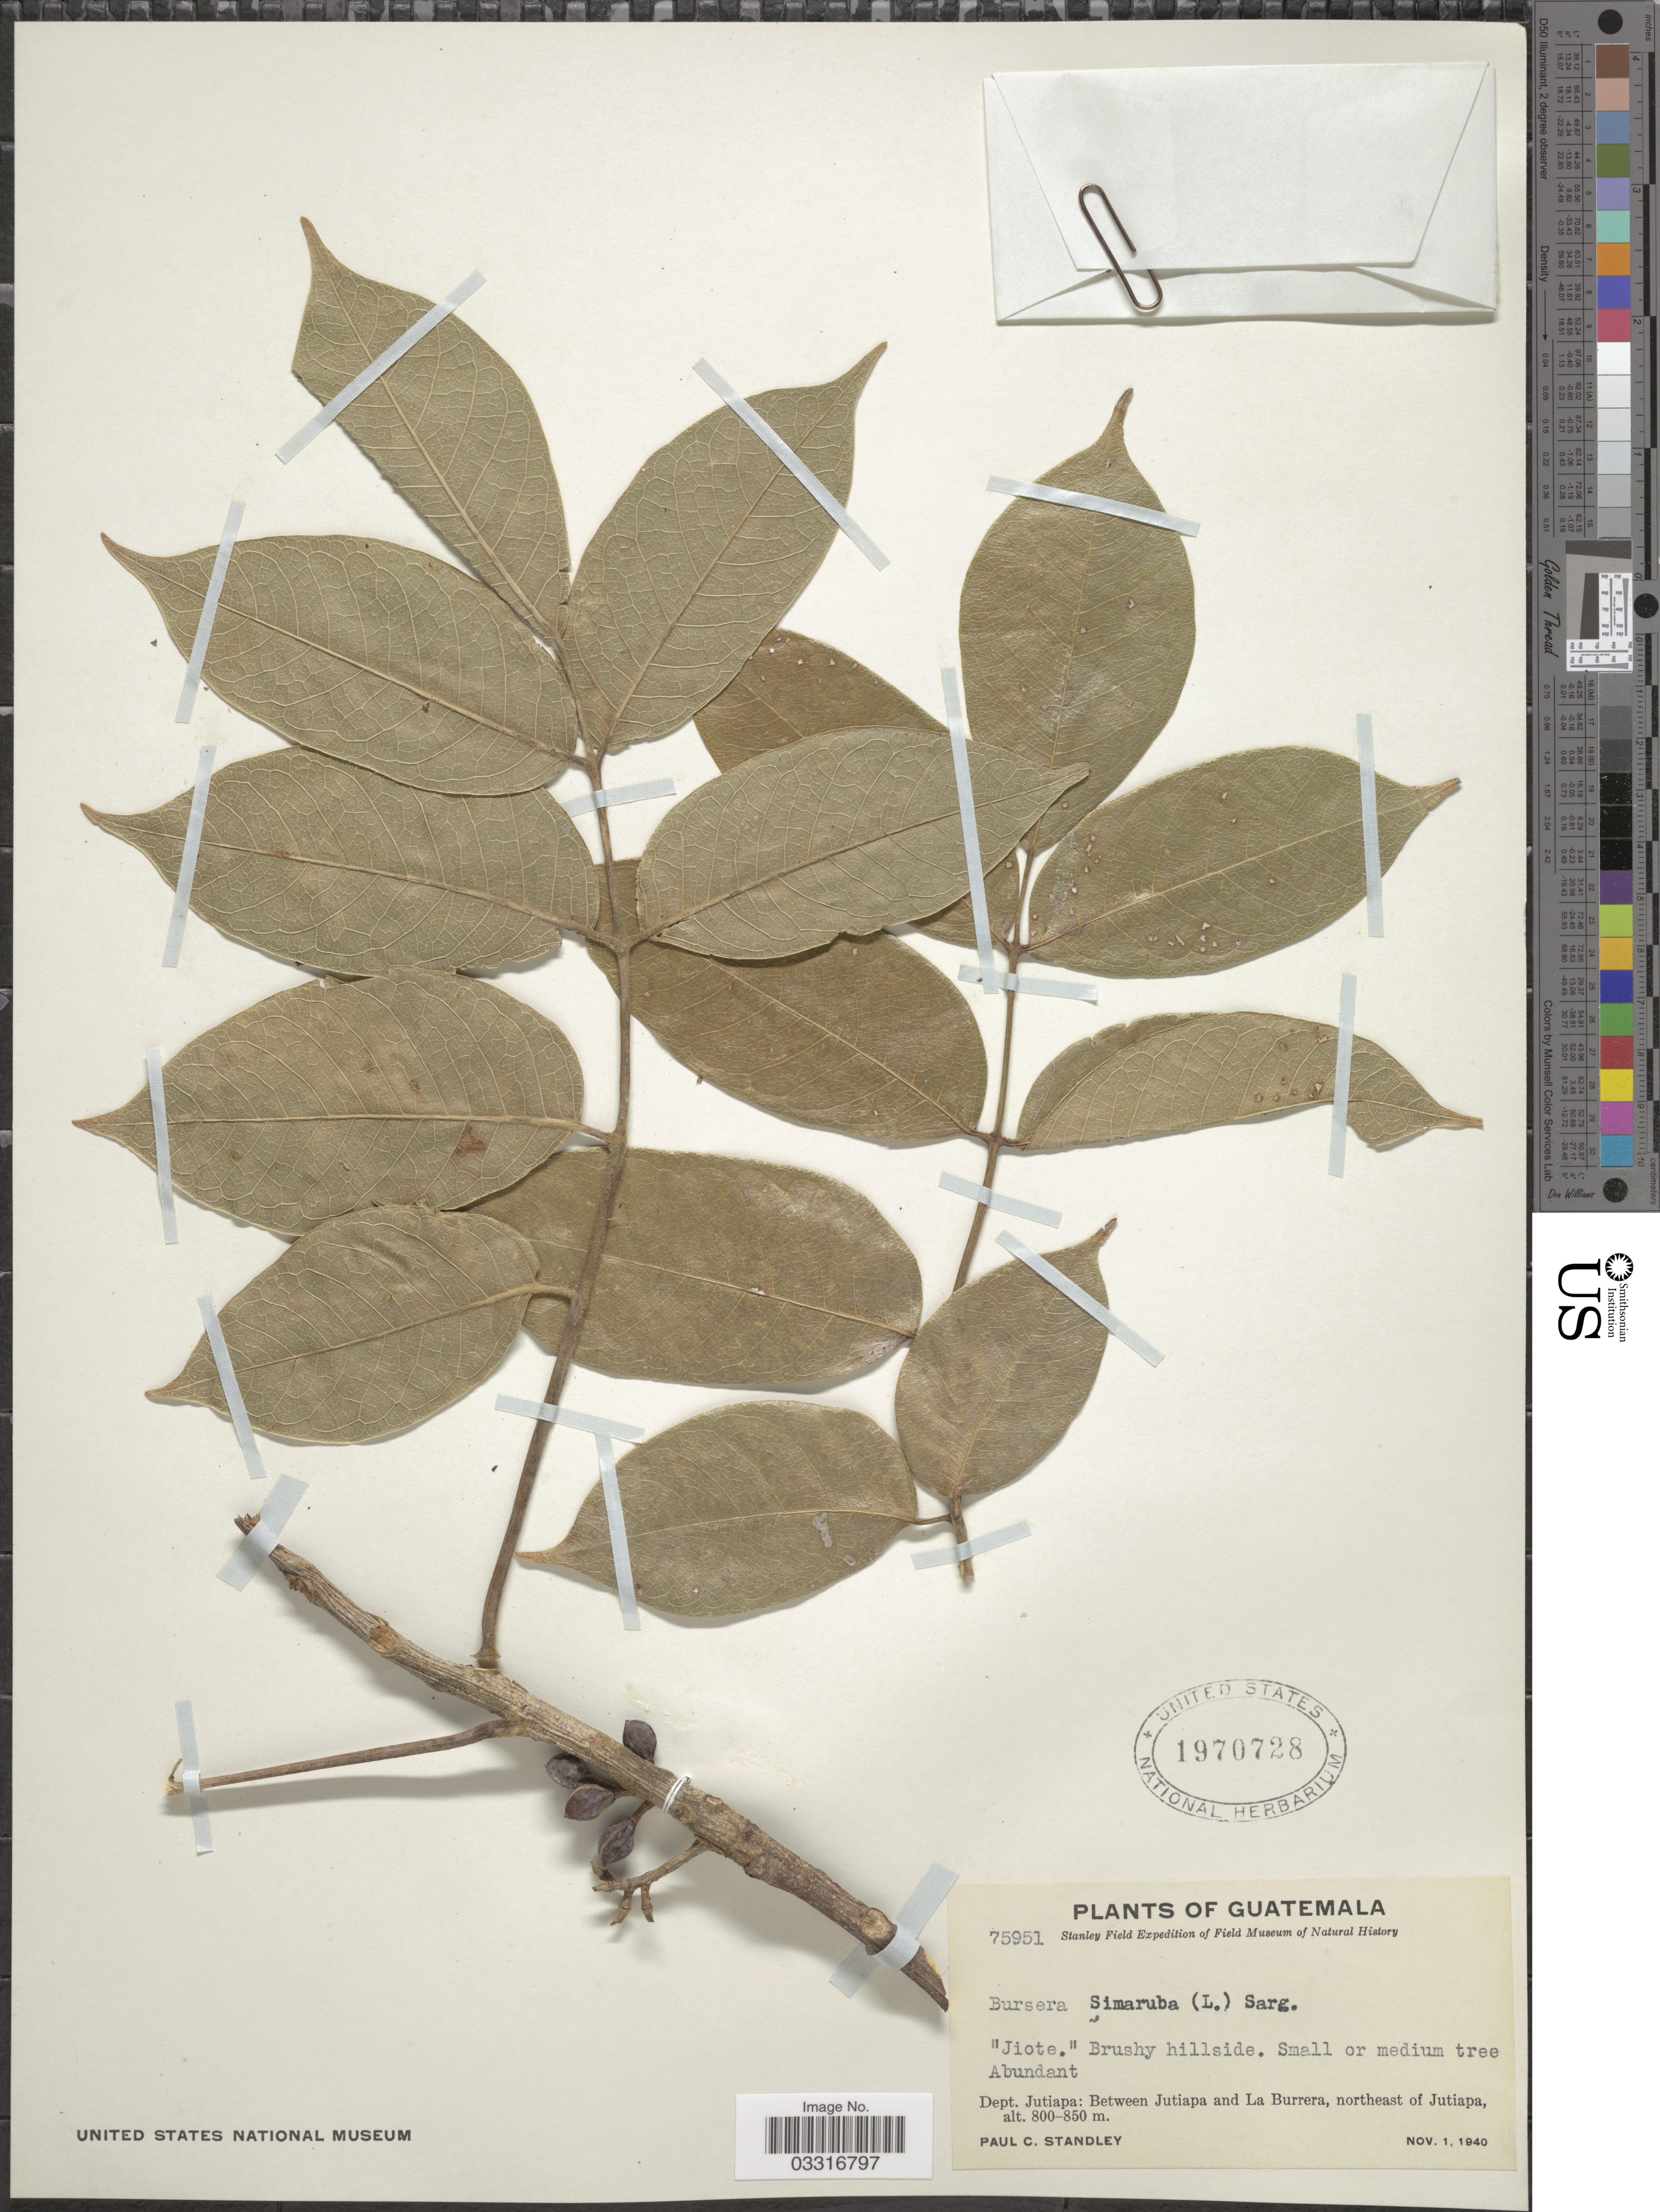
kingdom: Plantae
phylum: Tracheophyta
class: Magnoliopsida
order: Sapindales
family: Burseraceae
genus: Bursera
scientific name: Bursera simaruba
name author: (L.) Sarg.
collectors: P. C. Standley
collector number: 75951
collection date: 1940-11-01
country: Guatemala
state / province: Jutiapa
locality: Dept. Jutiapa: Between Jutiapa and La Burrera, northeast of Jutiapa.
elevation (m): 800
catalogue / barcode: US 1970728